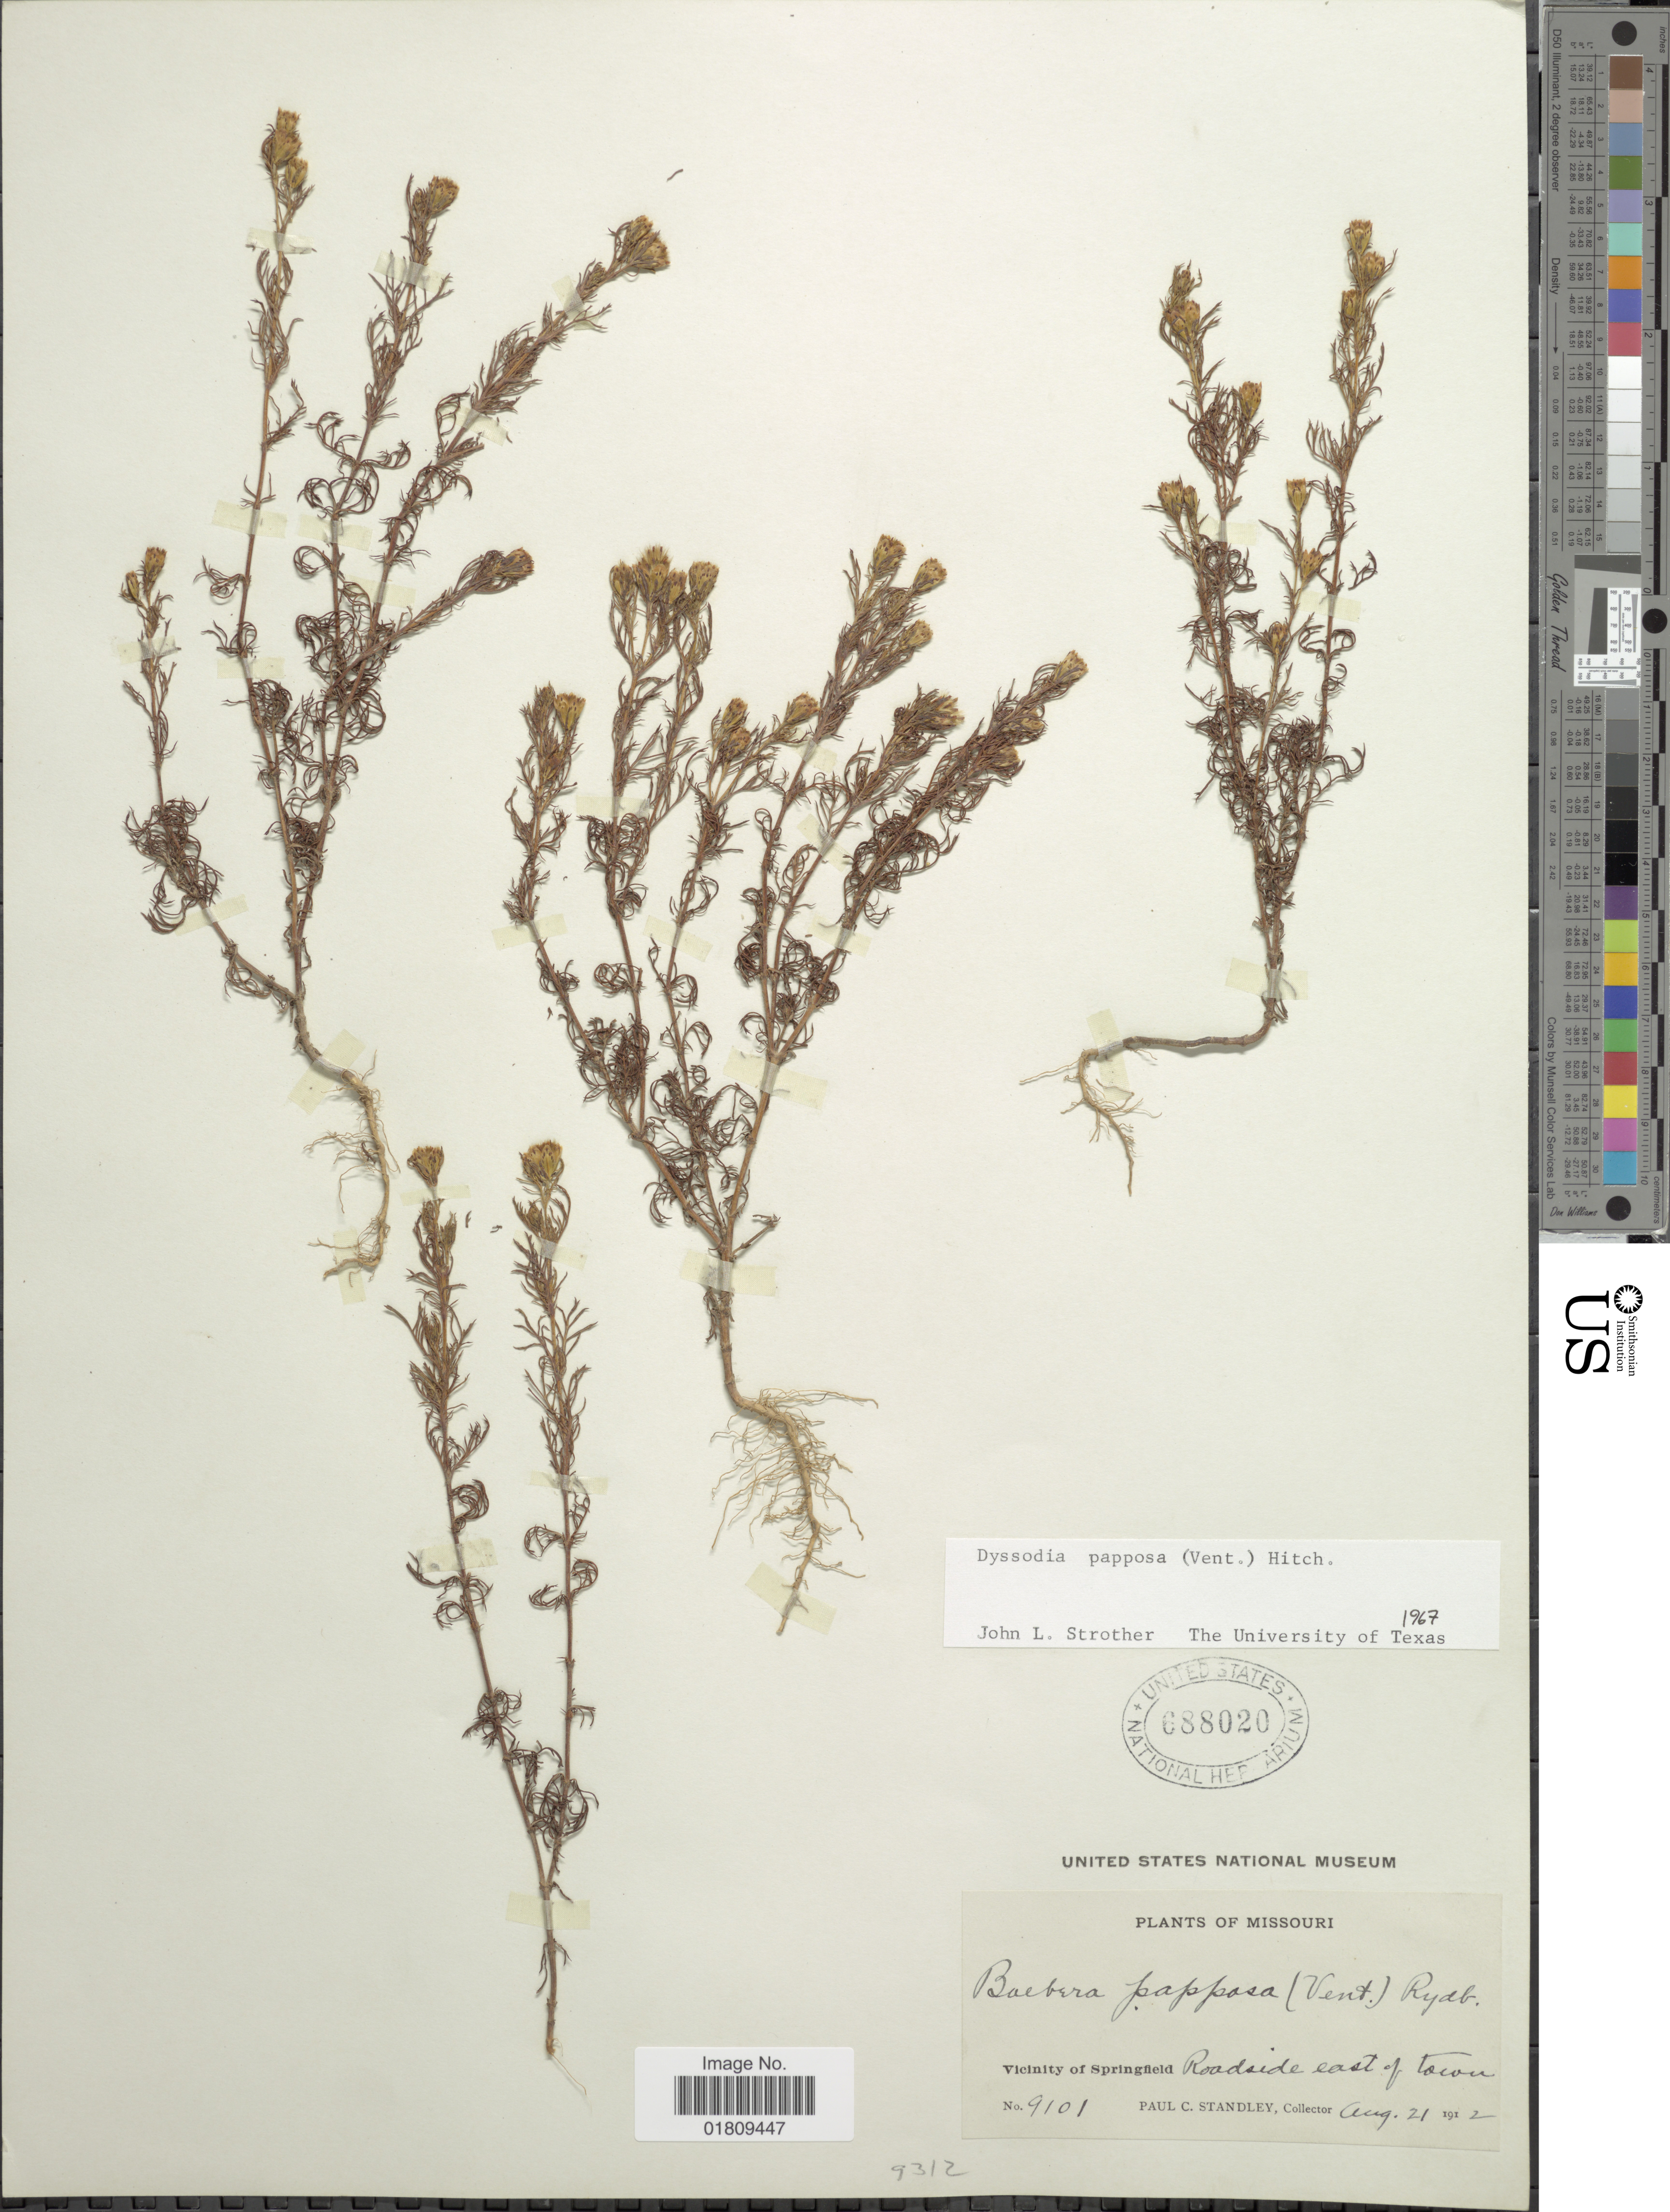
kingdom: Plantae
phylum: Tracheophyta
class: Magnoliopsida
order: Asterales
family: Asteraceae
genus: Dyssodia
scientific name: Dyssodia papposa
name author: (Vent.) Hitchc.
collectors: P. C. Standley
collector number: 9101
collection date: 1912-08-21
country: United States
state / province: Missouri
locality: Vicinity of Springfield, roadside east of town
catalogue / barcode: US 688020